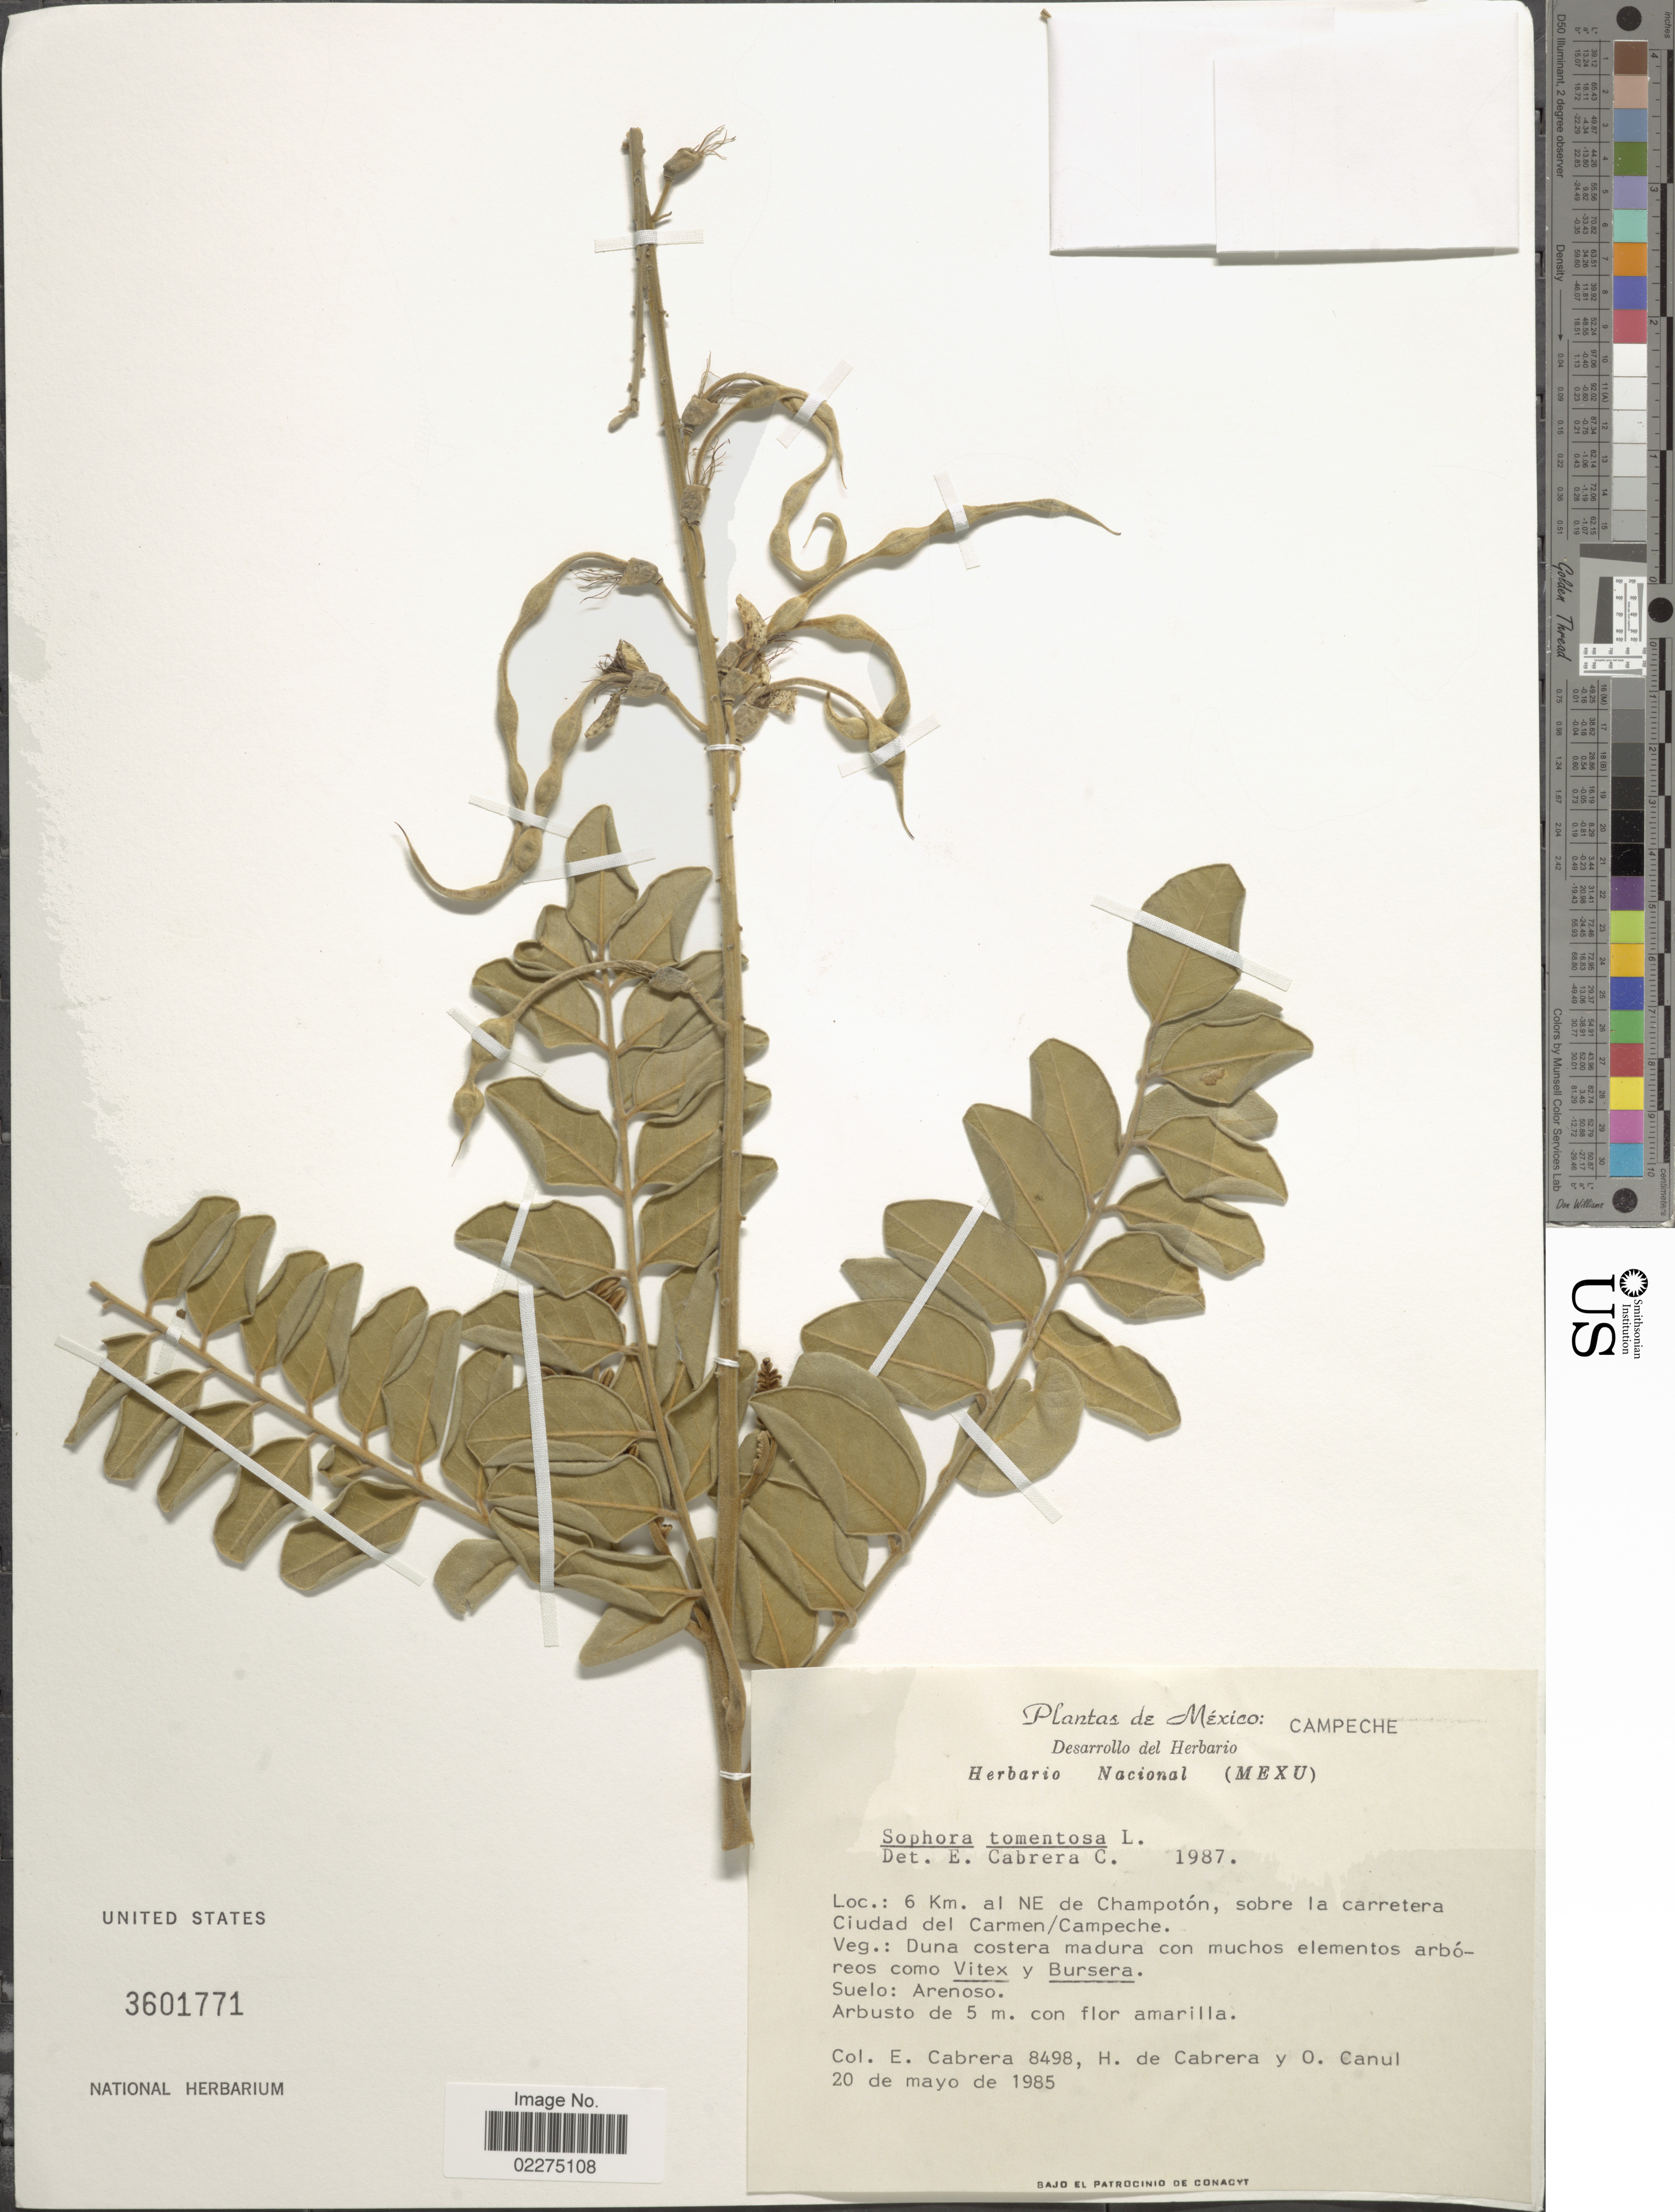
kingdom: Plantae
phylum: Tracheophyta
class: Magnoliopsida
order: Fabales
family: Fabaceae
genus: Sophora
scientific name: Sophora tomentosa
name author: L.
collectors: E. Cabrera, H. de Cabrera & O. Canul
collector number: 8498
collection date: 1985-05-20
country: Mexico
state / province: Campeche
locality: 6 km. al NE de Champotón, sobre la carretera Ciudad del Carmen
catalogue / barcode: US 3601771